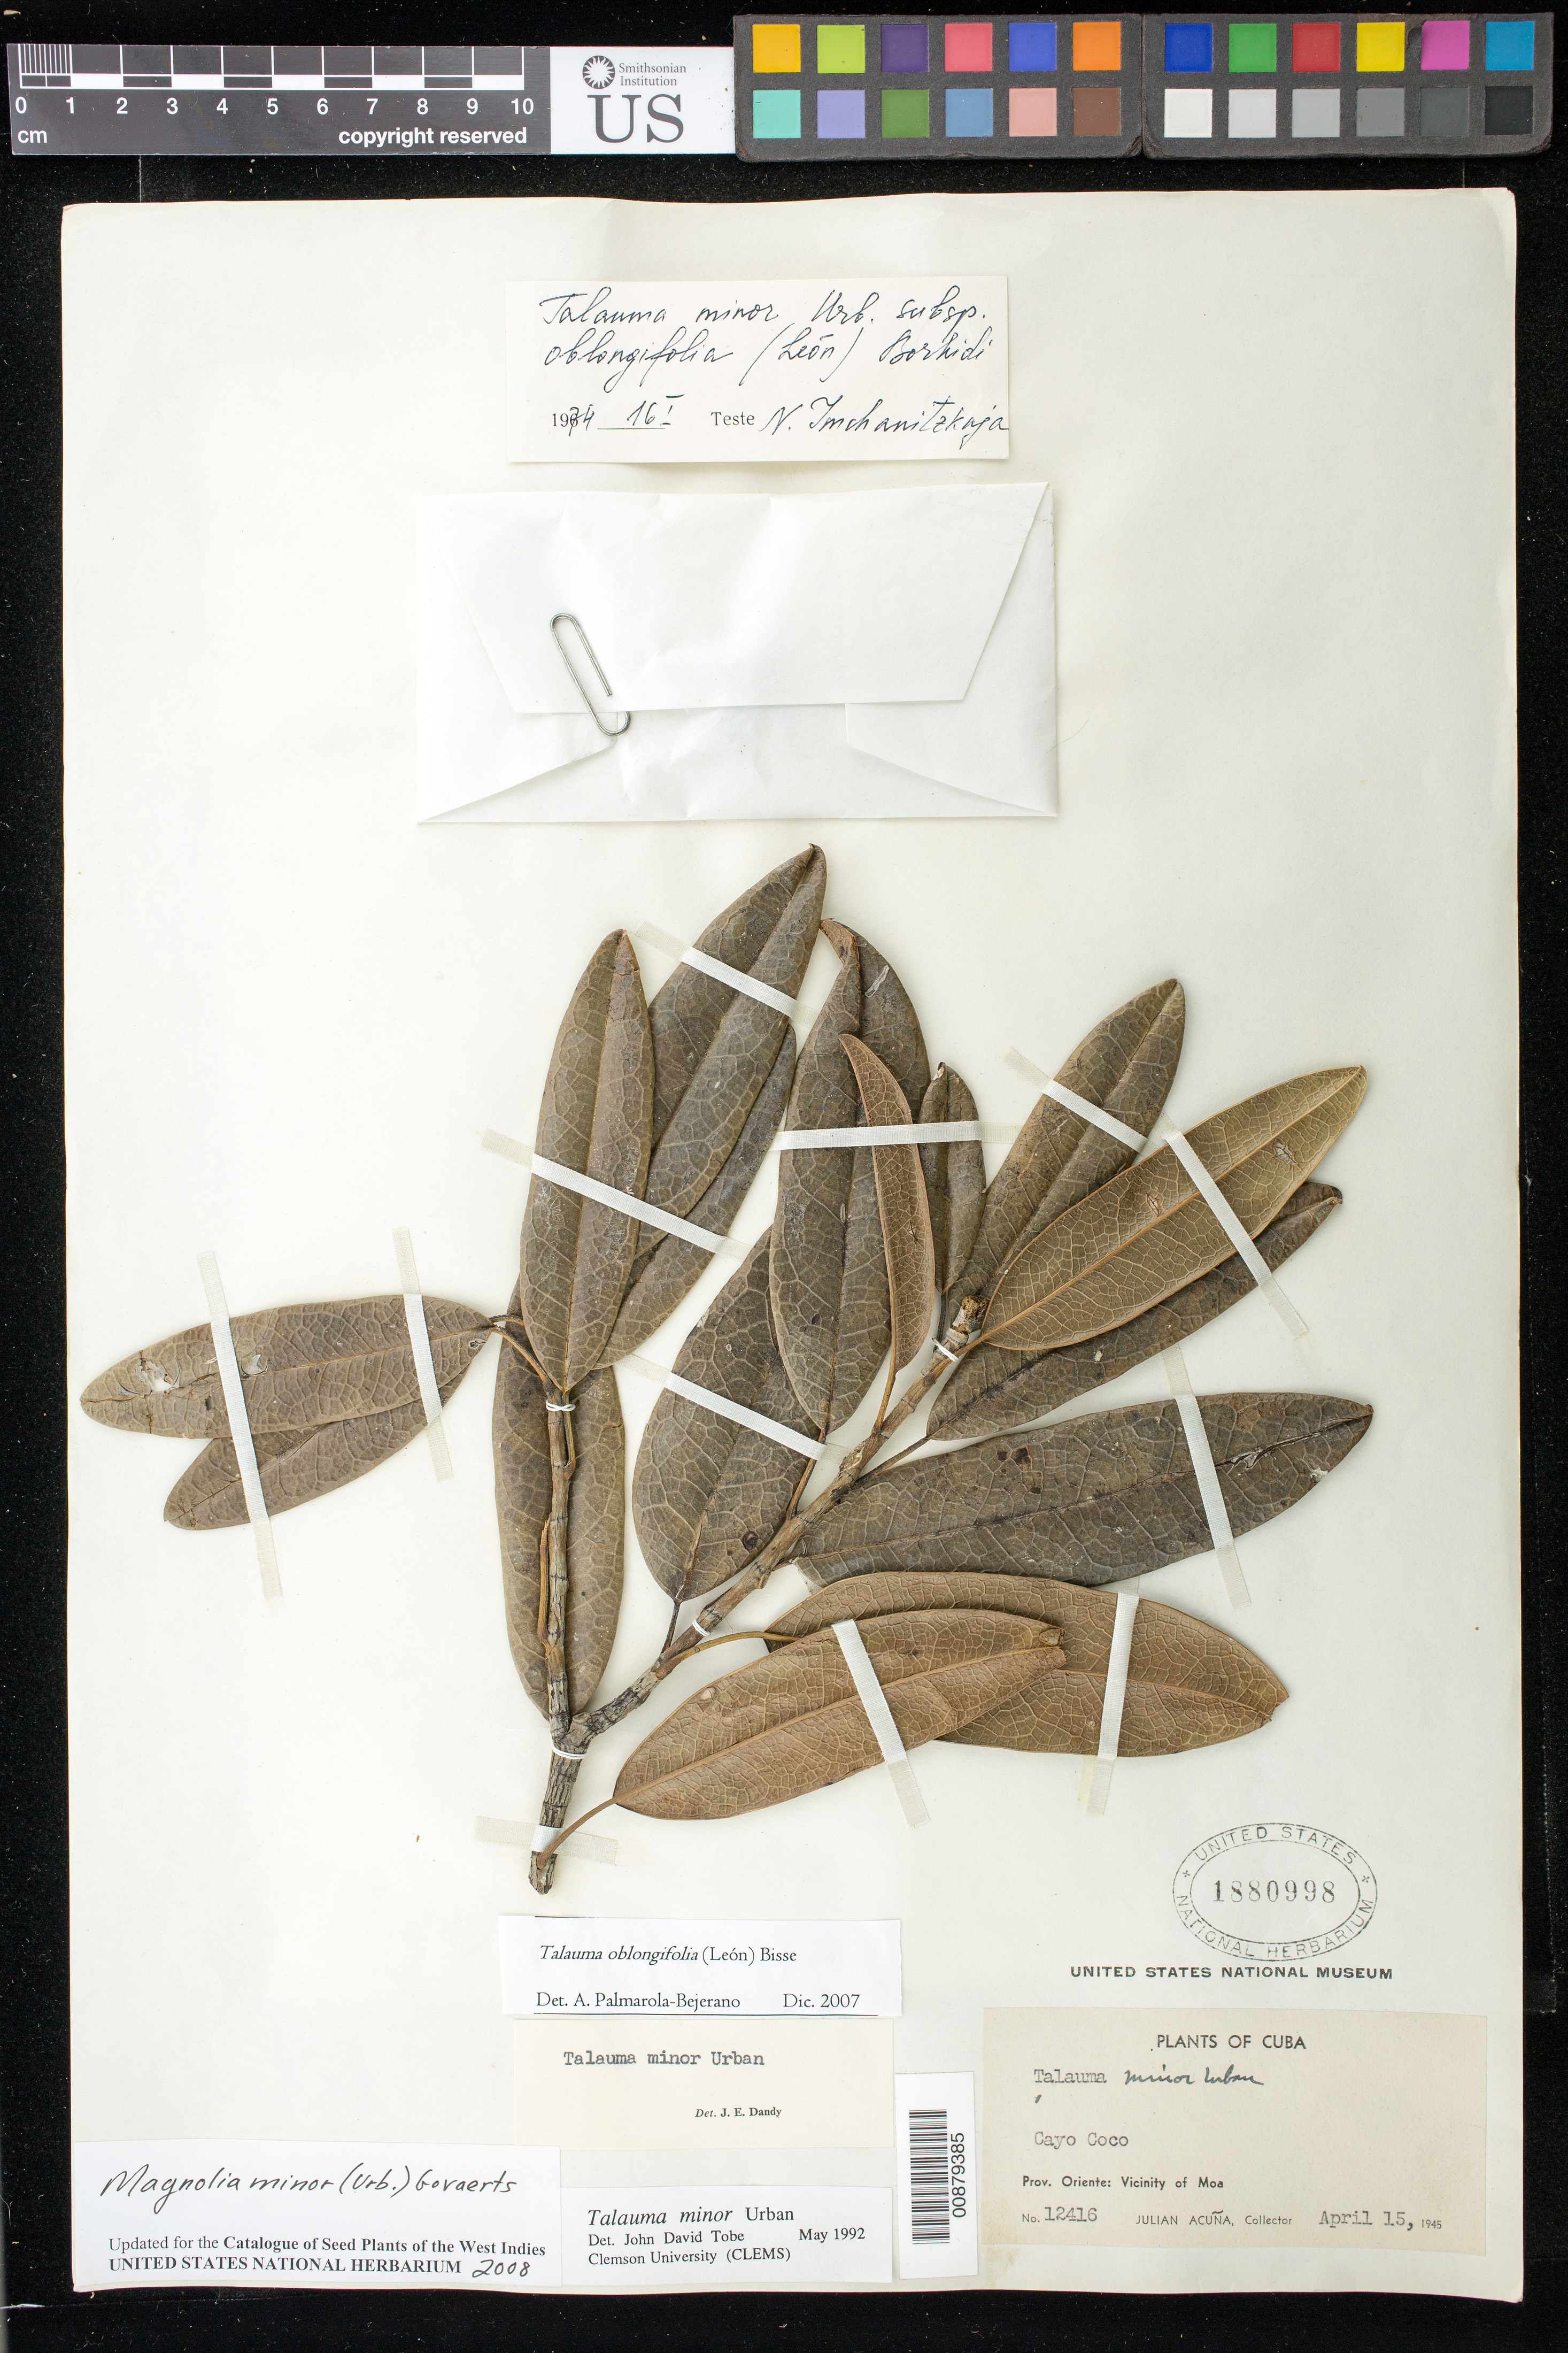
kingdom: Plantae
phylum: Tracheophyta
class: Magnoliopsida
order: Magnoliales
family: Magnoliaceae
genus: Magnolia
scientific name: Magnolia minor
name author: (Urb.) Govaerts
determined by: Cat. Seed Plants West Indies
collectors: J. Acuña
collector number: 12416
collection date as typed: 15 Apr 1945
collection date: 1945-04-15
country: Cuba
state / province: Holguín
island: Cuba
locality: Vicinity of Moa [Oriente] Cayo Coco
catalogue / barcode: US 1880998